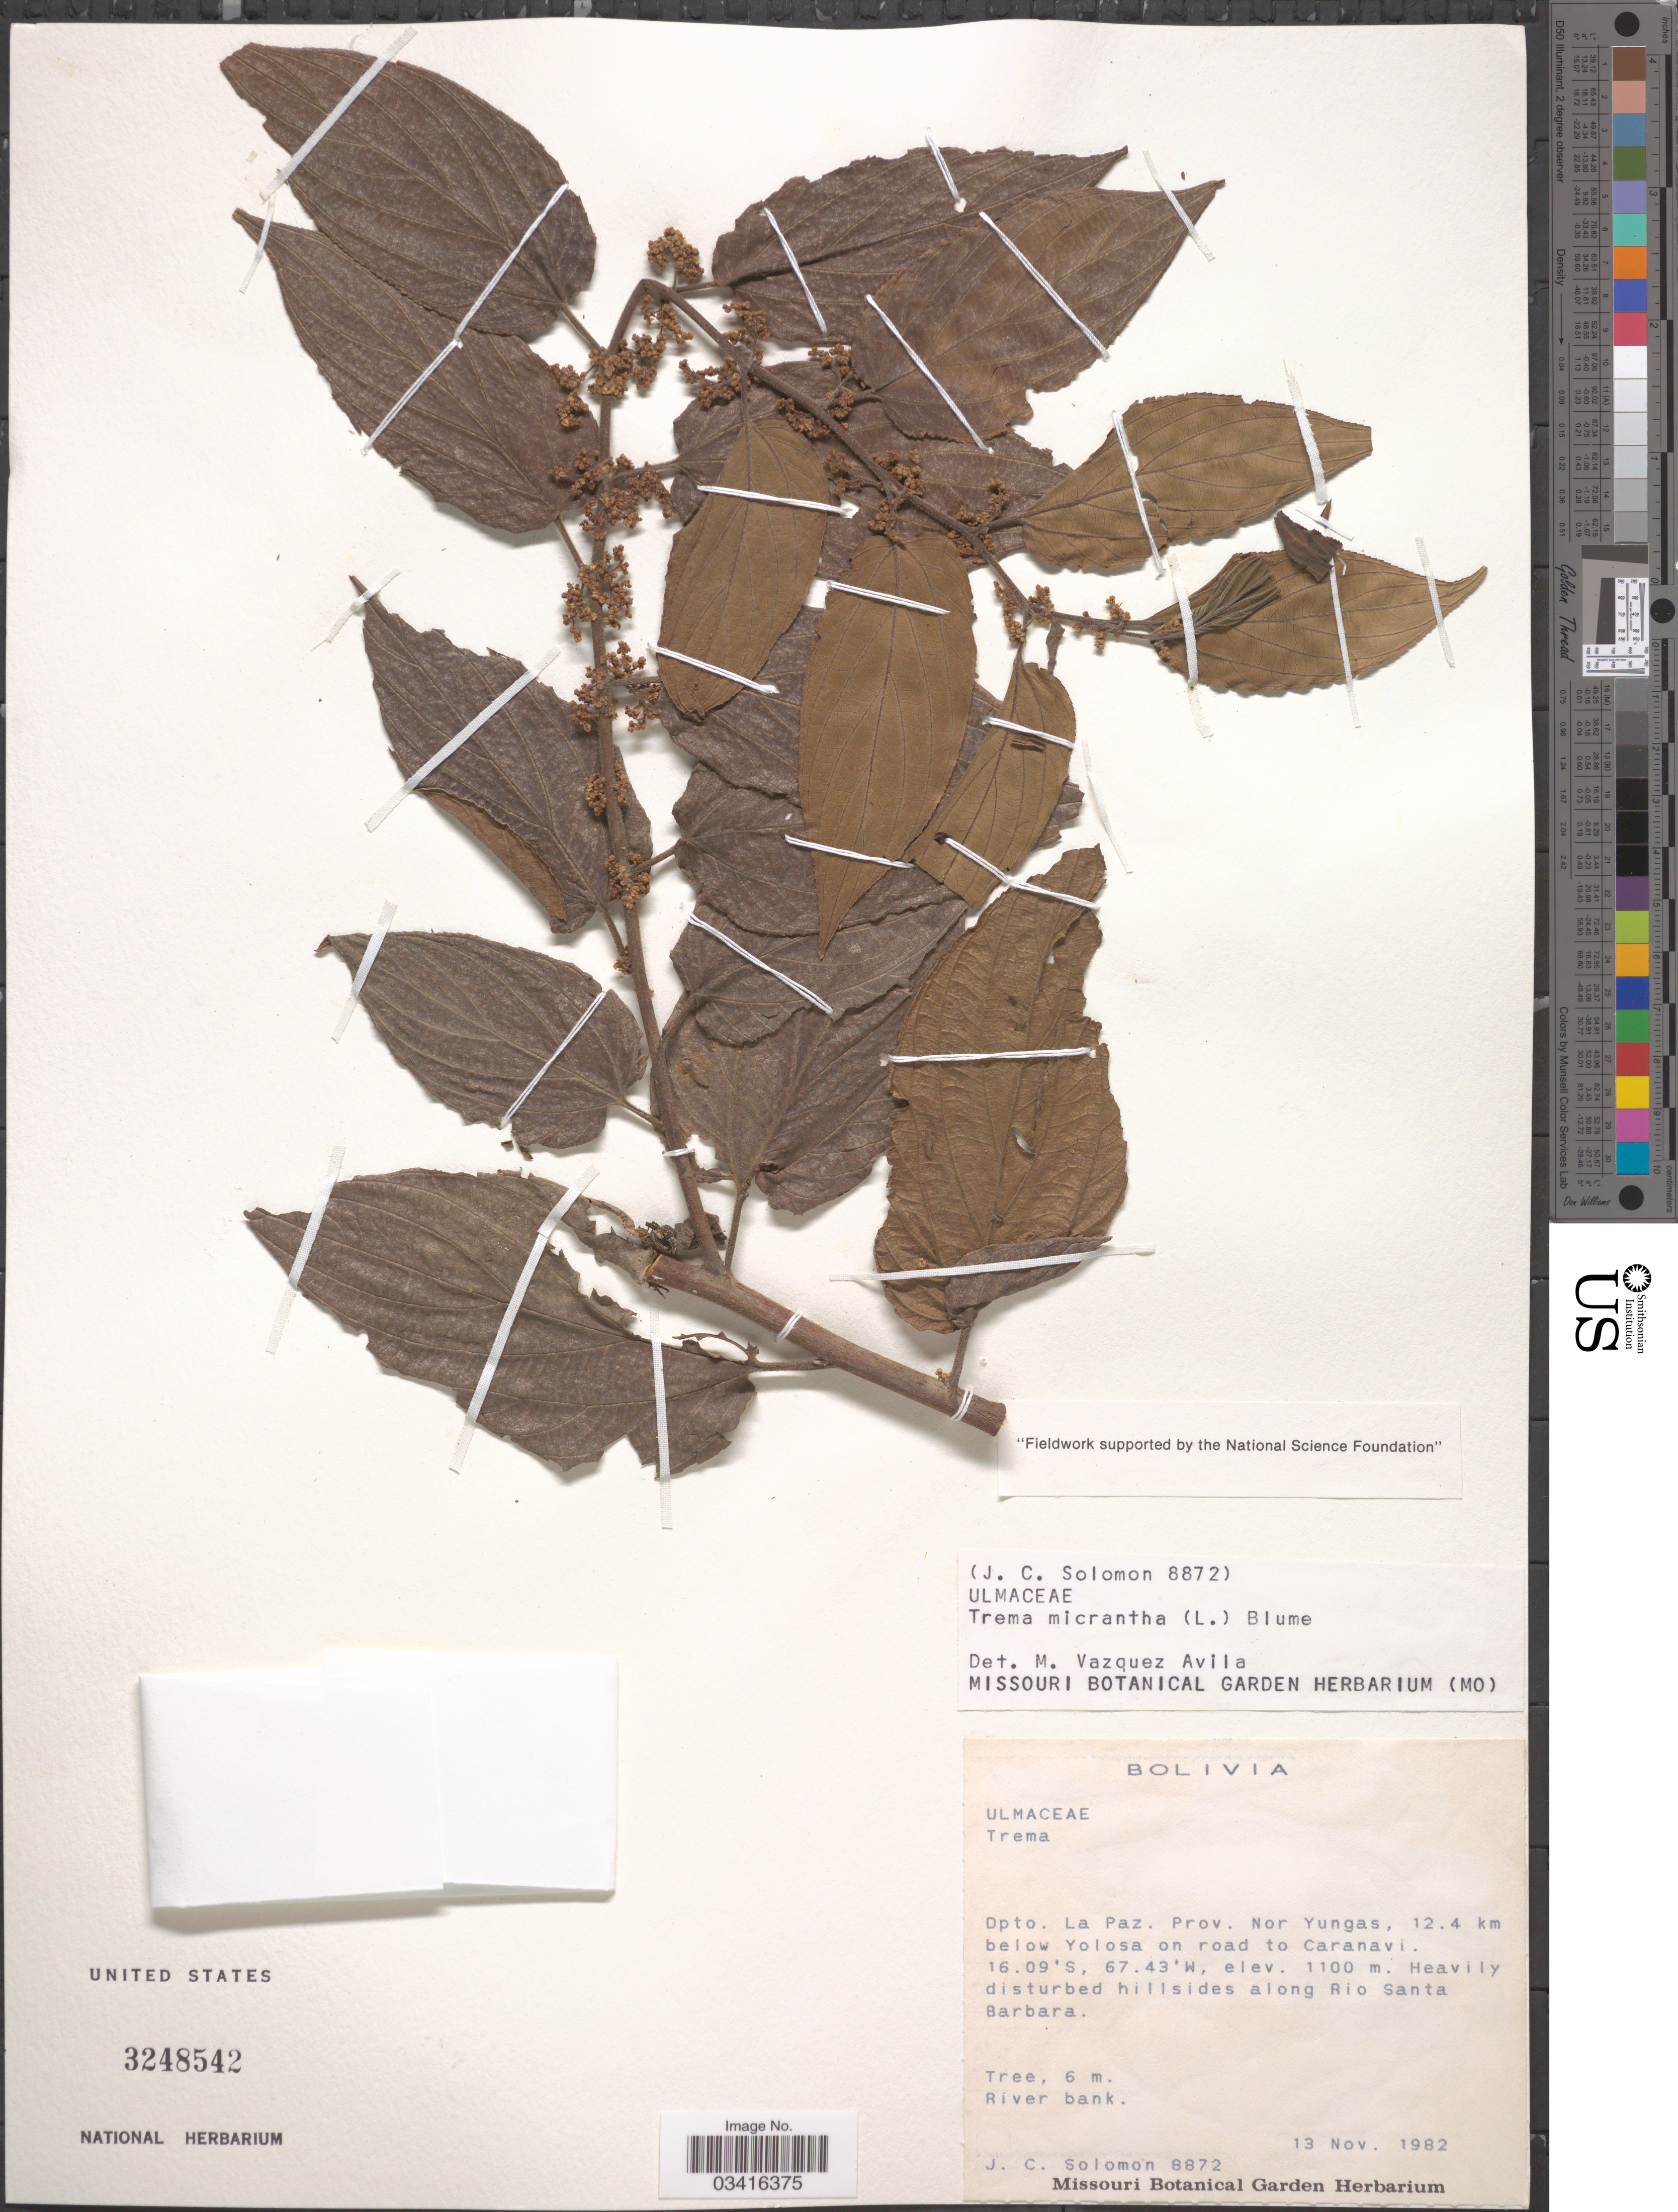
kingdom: Plantae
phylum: Tracheophyta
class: Magnoliopsida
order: Rosales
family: Cannabaceae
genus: Trema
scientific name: Trema micranthum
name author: (L.) Blume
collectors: J. C. Solomon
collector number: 8872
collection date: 1982-11-13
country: Bolivia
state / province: La Paz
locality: Dpto. La Paz. Prov. Nor Yungas, 12.4 km below Yolosa on road to Caranavi. Heavily disturbed hillsides along Rio Santa Barbara.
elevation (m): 1100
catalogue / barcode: US 3248542